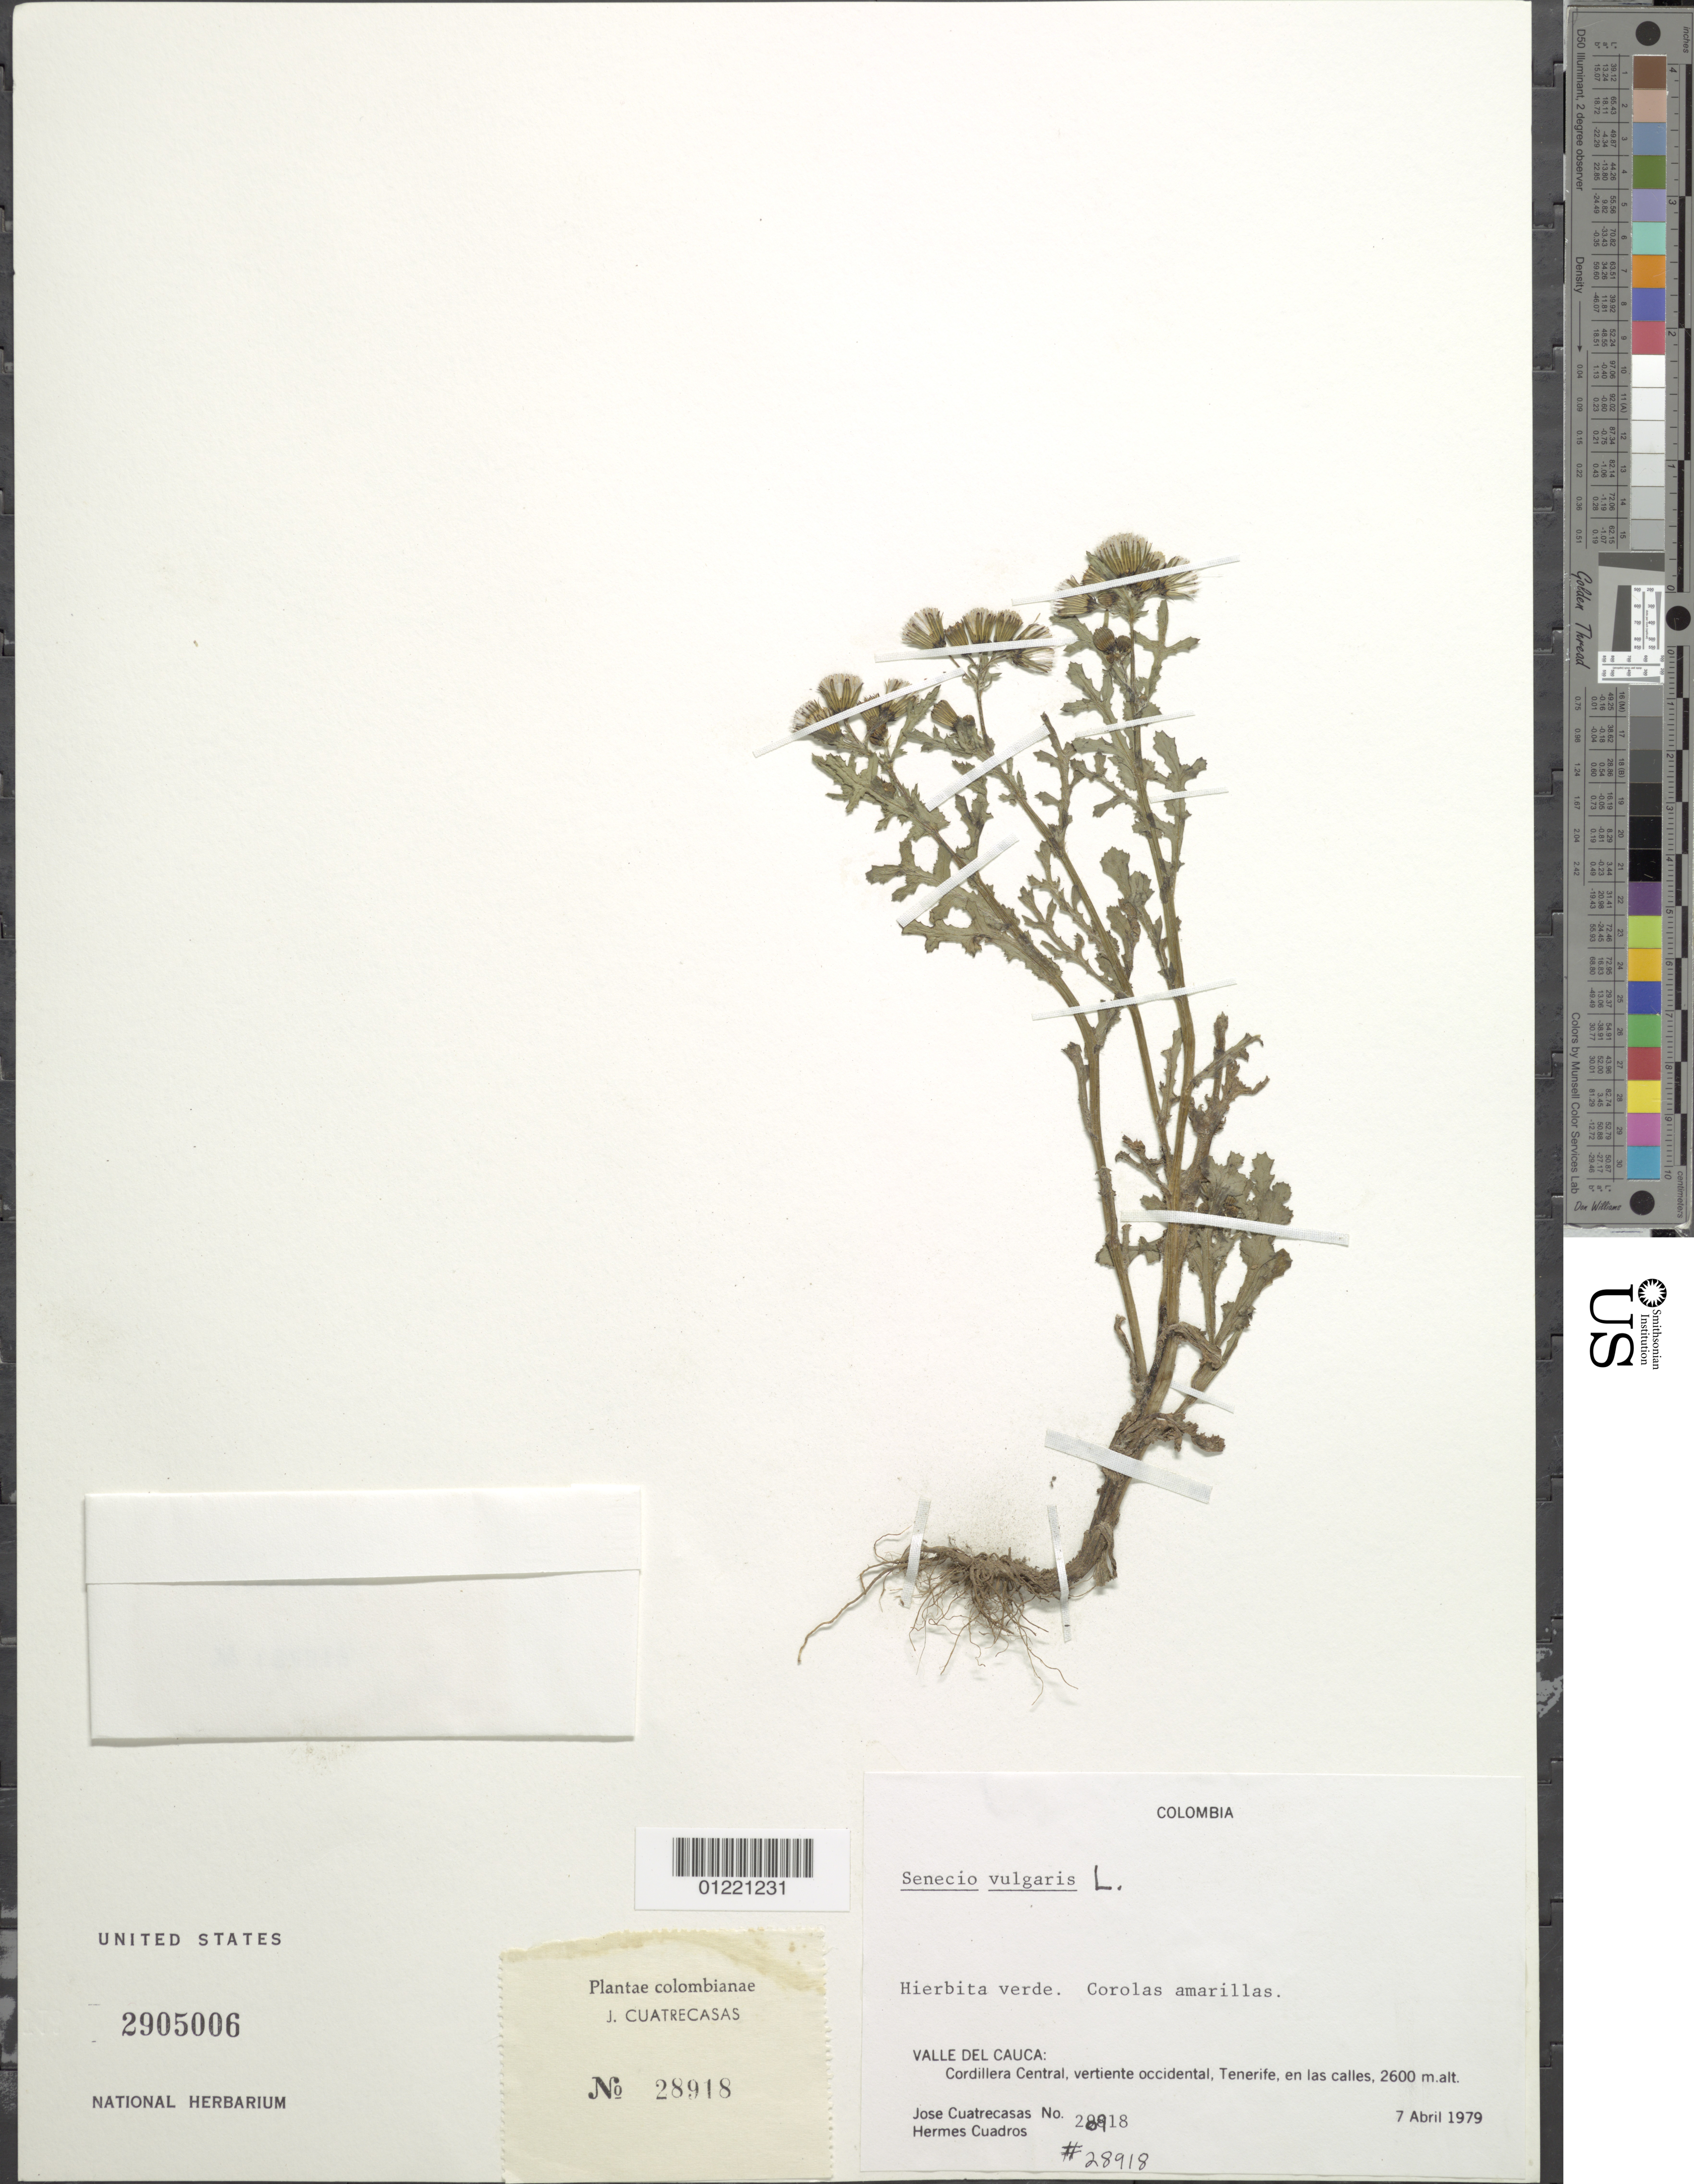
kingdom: Plantae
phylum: Tracheophyta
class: Magnoliopsida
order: Asterales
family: Asteraceae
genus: Senecio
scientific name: Senecio vulgaris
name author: L.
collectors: J. Cuatrecasas & H. Cuadros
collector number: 28918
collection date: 1979-04-07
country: Colombia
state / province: Valle del Cauca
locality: Cordillera Central, veriente occidental, Tenerife, en las calles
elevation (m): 2600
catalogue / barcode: US 2905006